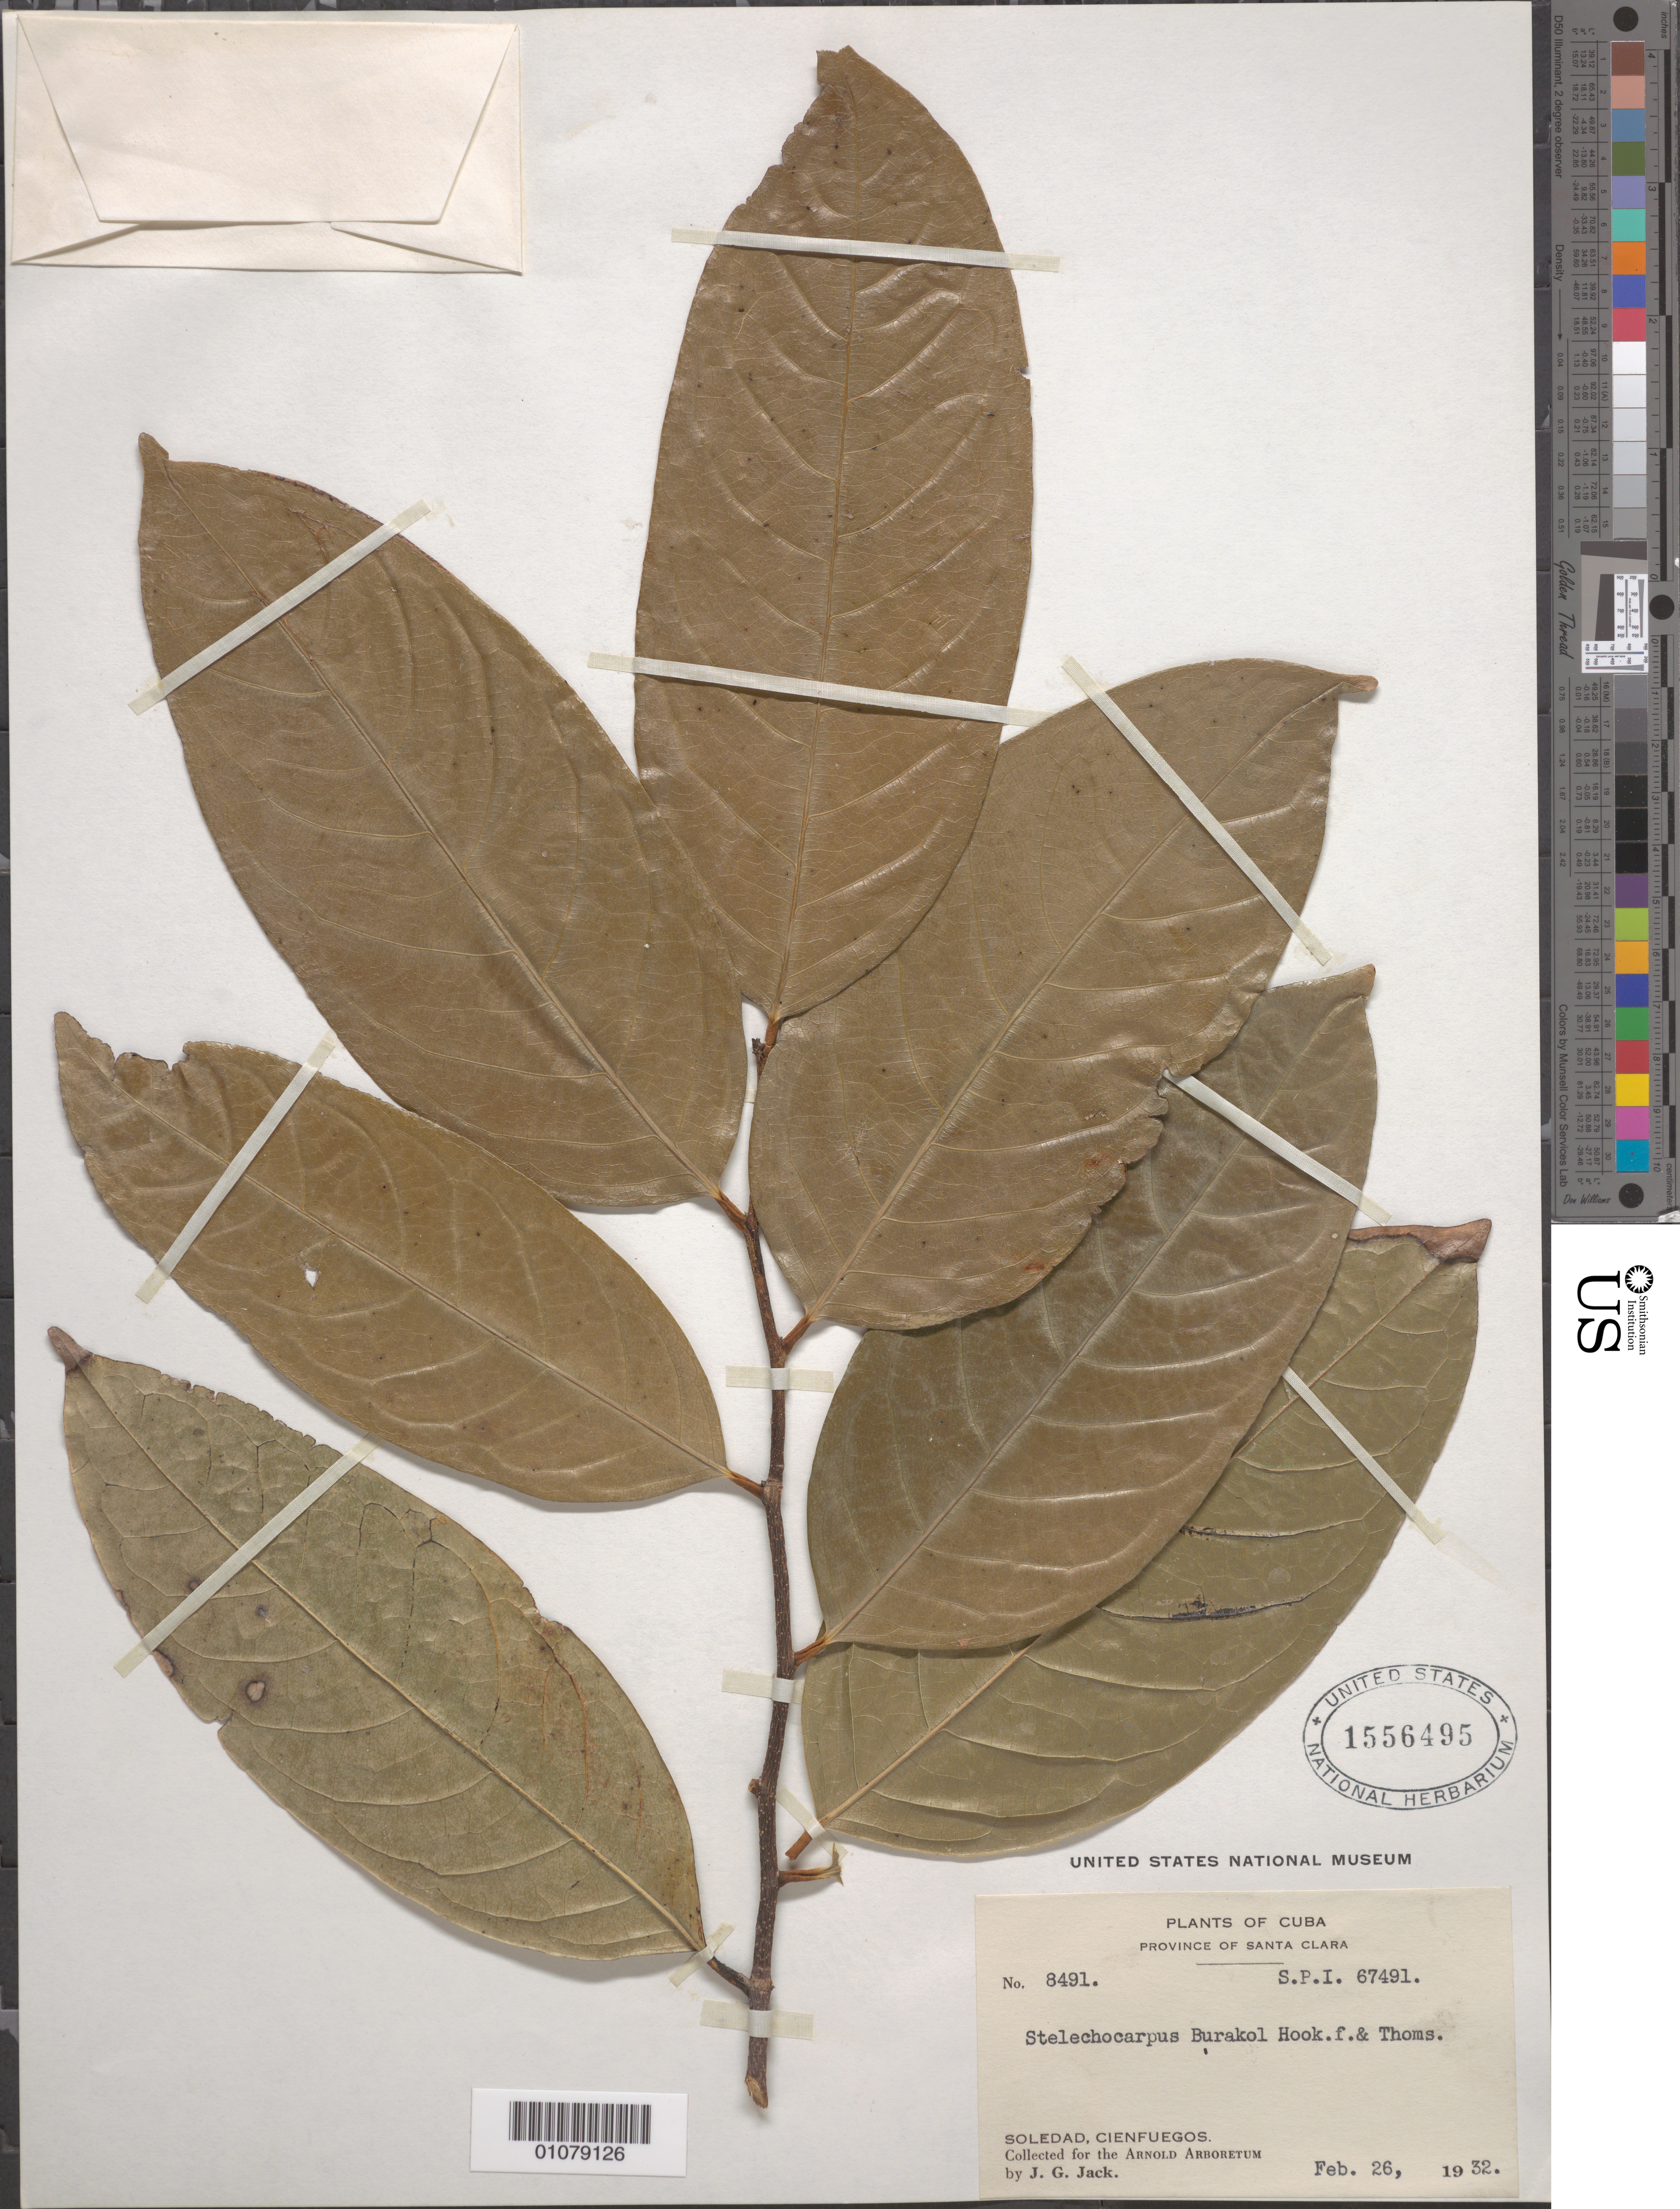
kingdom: Plantae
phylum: Tracheophyta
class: Magnoliopsida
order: Magnoliales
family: Annonaceae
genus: Stelechocarpus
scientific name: Stelechocarpus burahol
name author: Hook. f. & Thomson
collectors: J. G. Jack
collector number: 8491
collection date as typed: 26 Feb 1932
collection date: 1932-02-26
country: Cuba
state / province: Cienfuegos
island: Cuba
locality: Soledad, Cienfudgos, Province of Santa Clara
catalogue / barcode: US 1556495